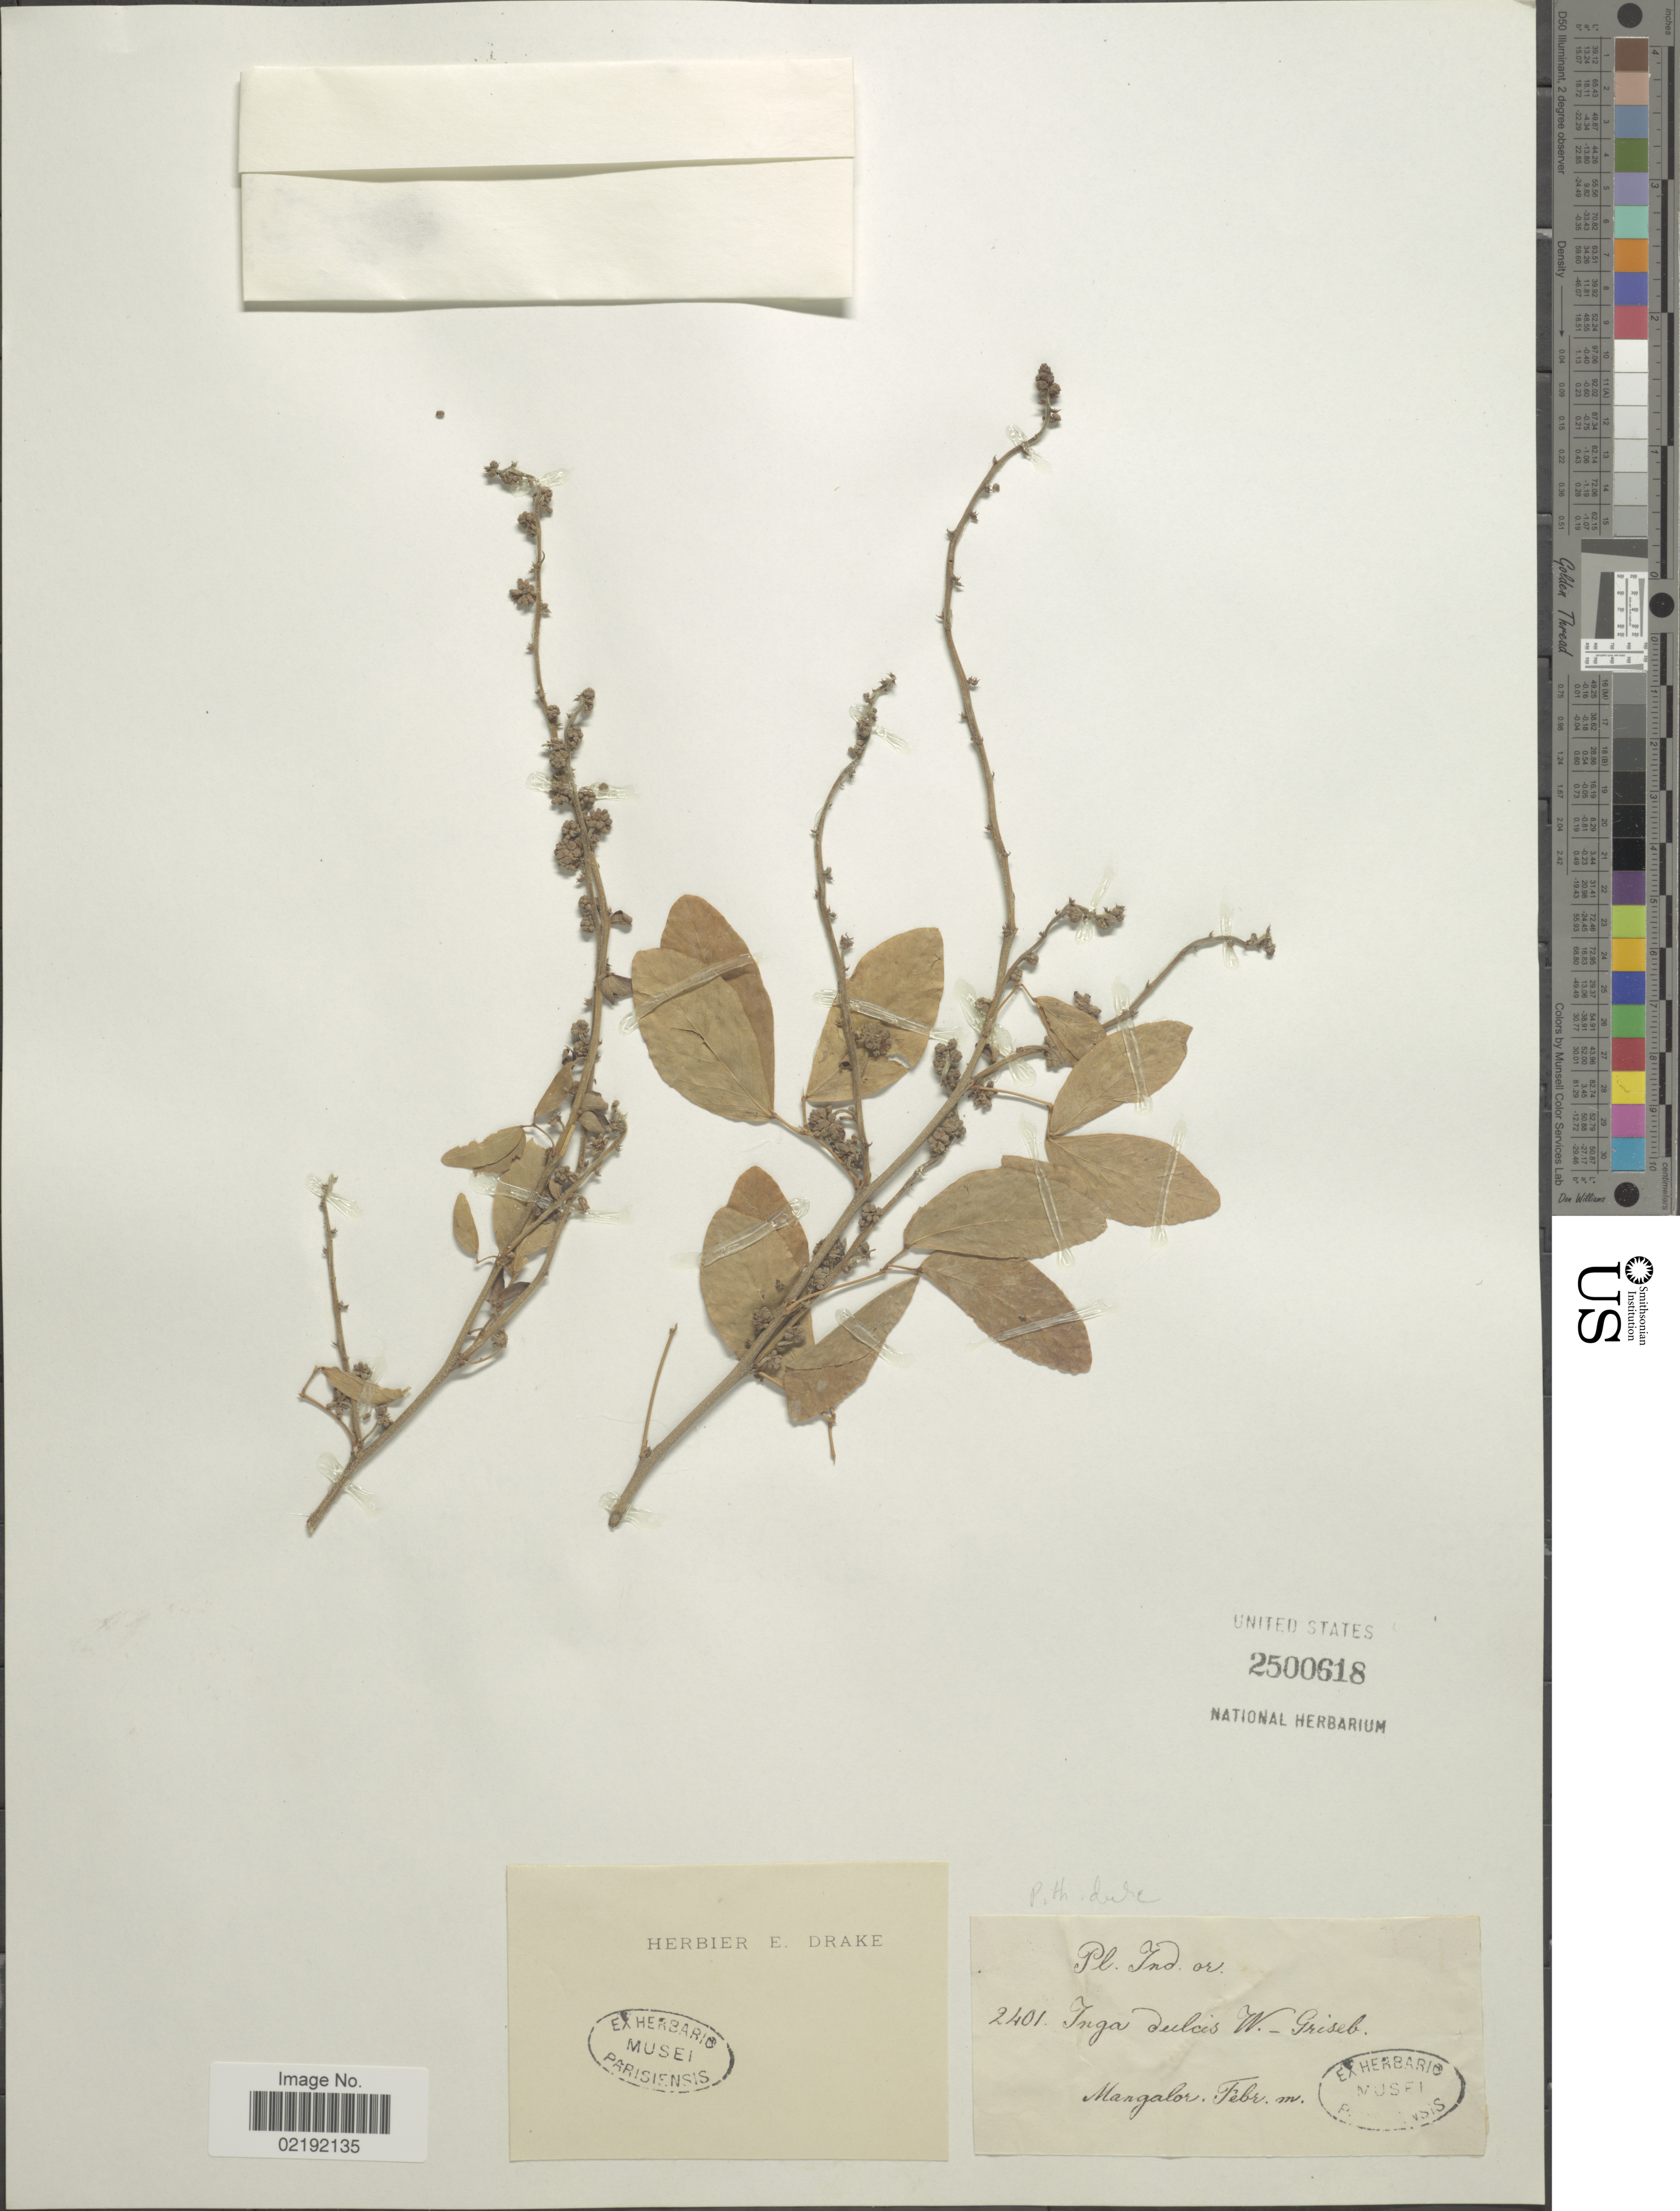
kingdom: Plantae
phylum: Tracheophyta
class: Magnoliopsida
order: Fabales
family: Fabaceae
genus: Pithecellobium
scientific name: Pithecellobium dulce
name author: (Roxb.) Benth.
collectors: ex herb. E. Drake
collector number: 2401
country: India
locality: Mangalor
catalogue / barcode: US 2500618